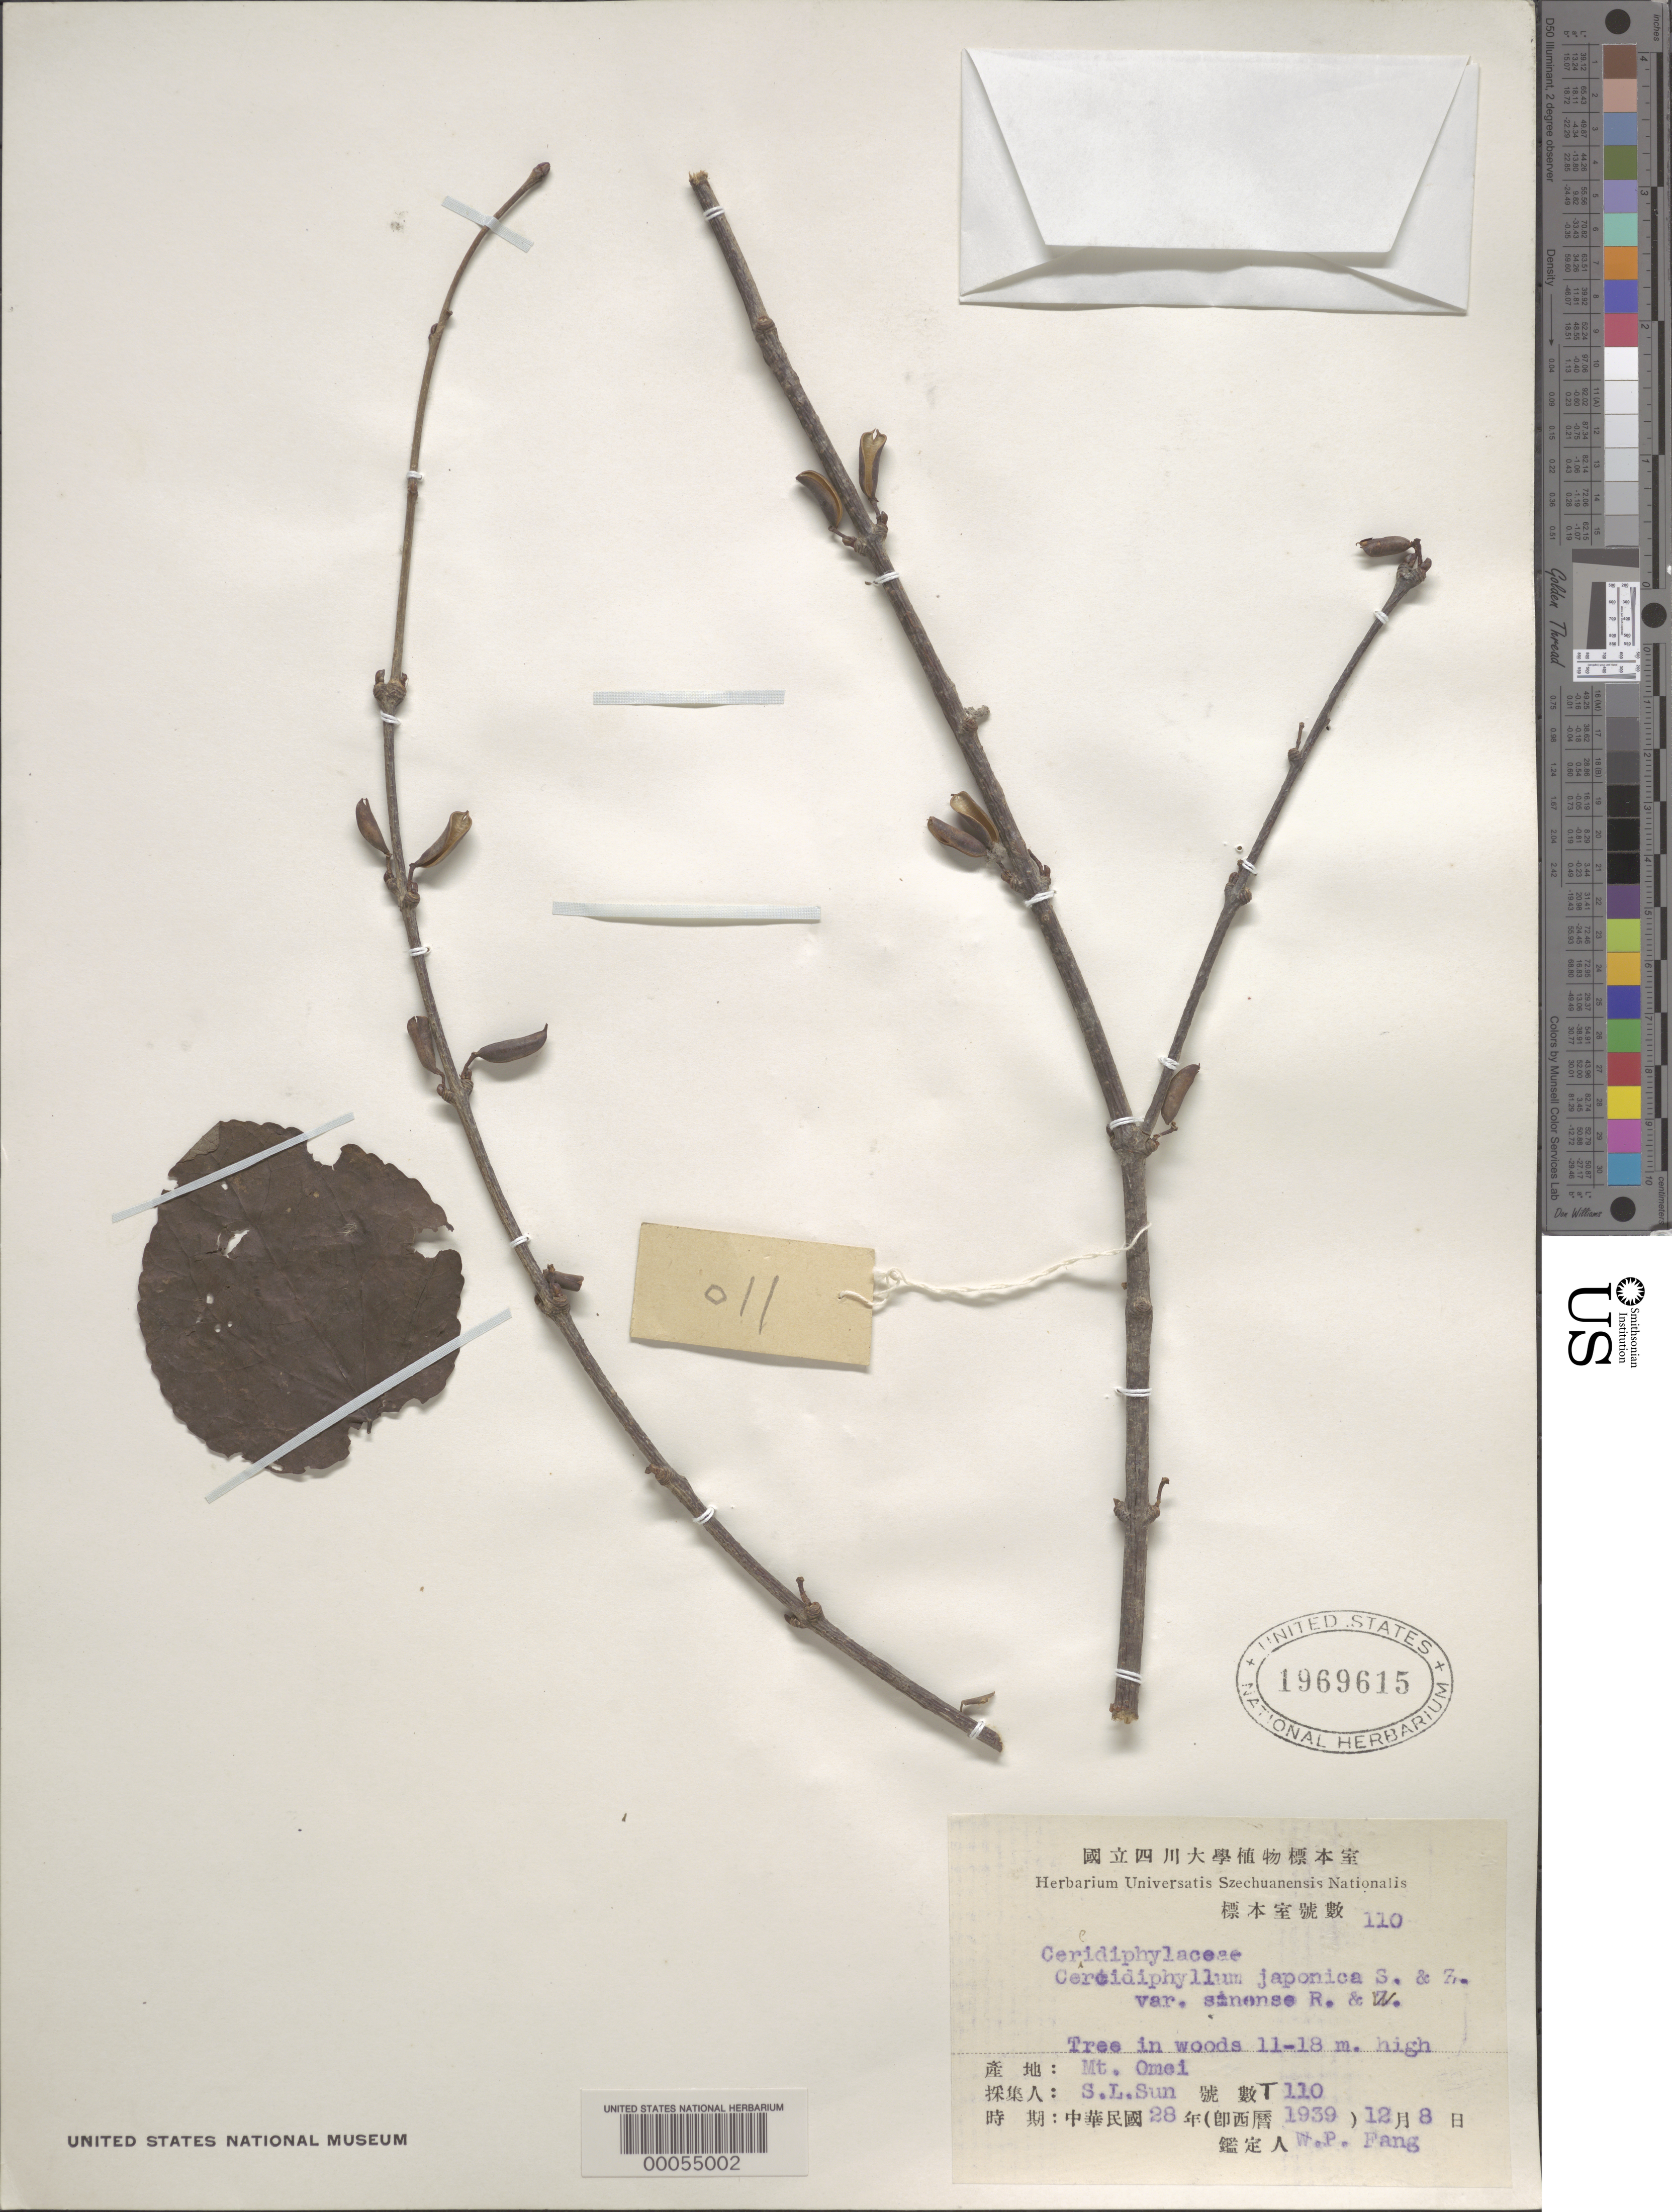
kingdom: Plantae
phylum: Tracheophyta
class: Magnoliopsida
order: Saxifragales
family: Cercidiphyllaceae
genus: Cercidiphyllum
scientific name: Cercidiphyllum japonicum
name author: Siebold & Zucc. ex J.J. Hoffm. & Schult. f.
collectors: C. Sun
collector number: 110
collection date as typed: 1939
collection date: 1939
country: China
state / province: Sichuan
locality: Mount omei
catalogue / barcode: US 1969615